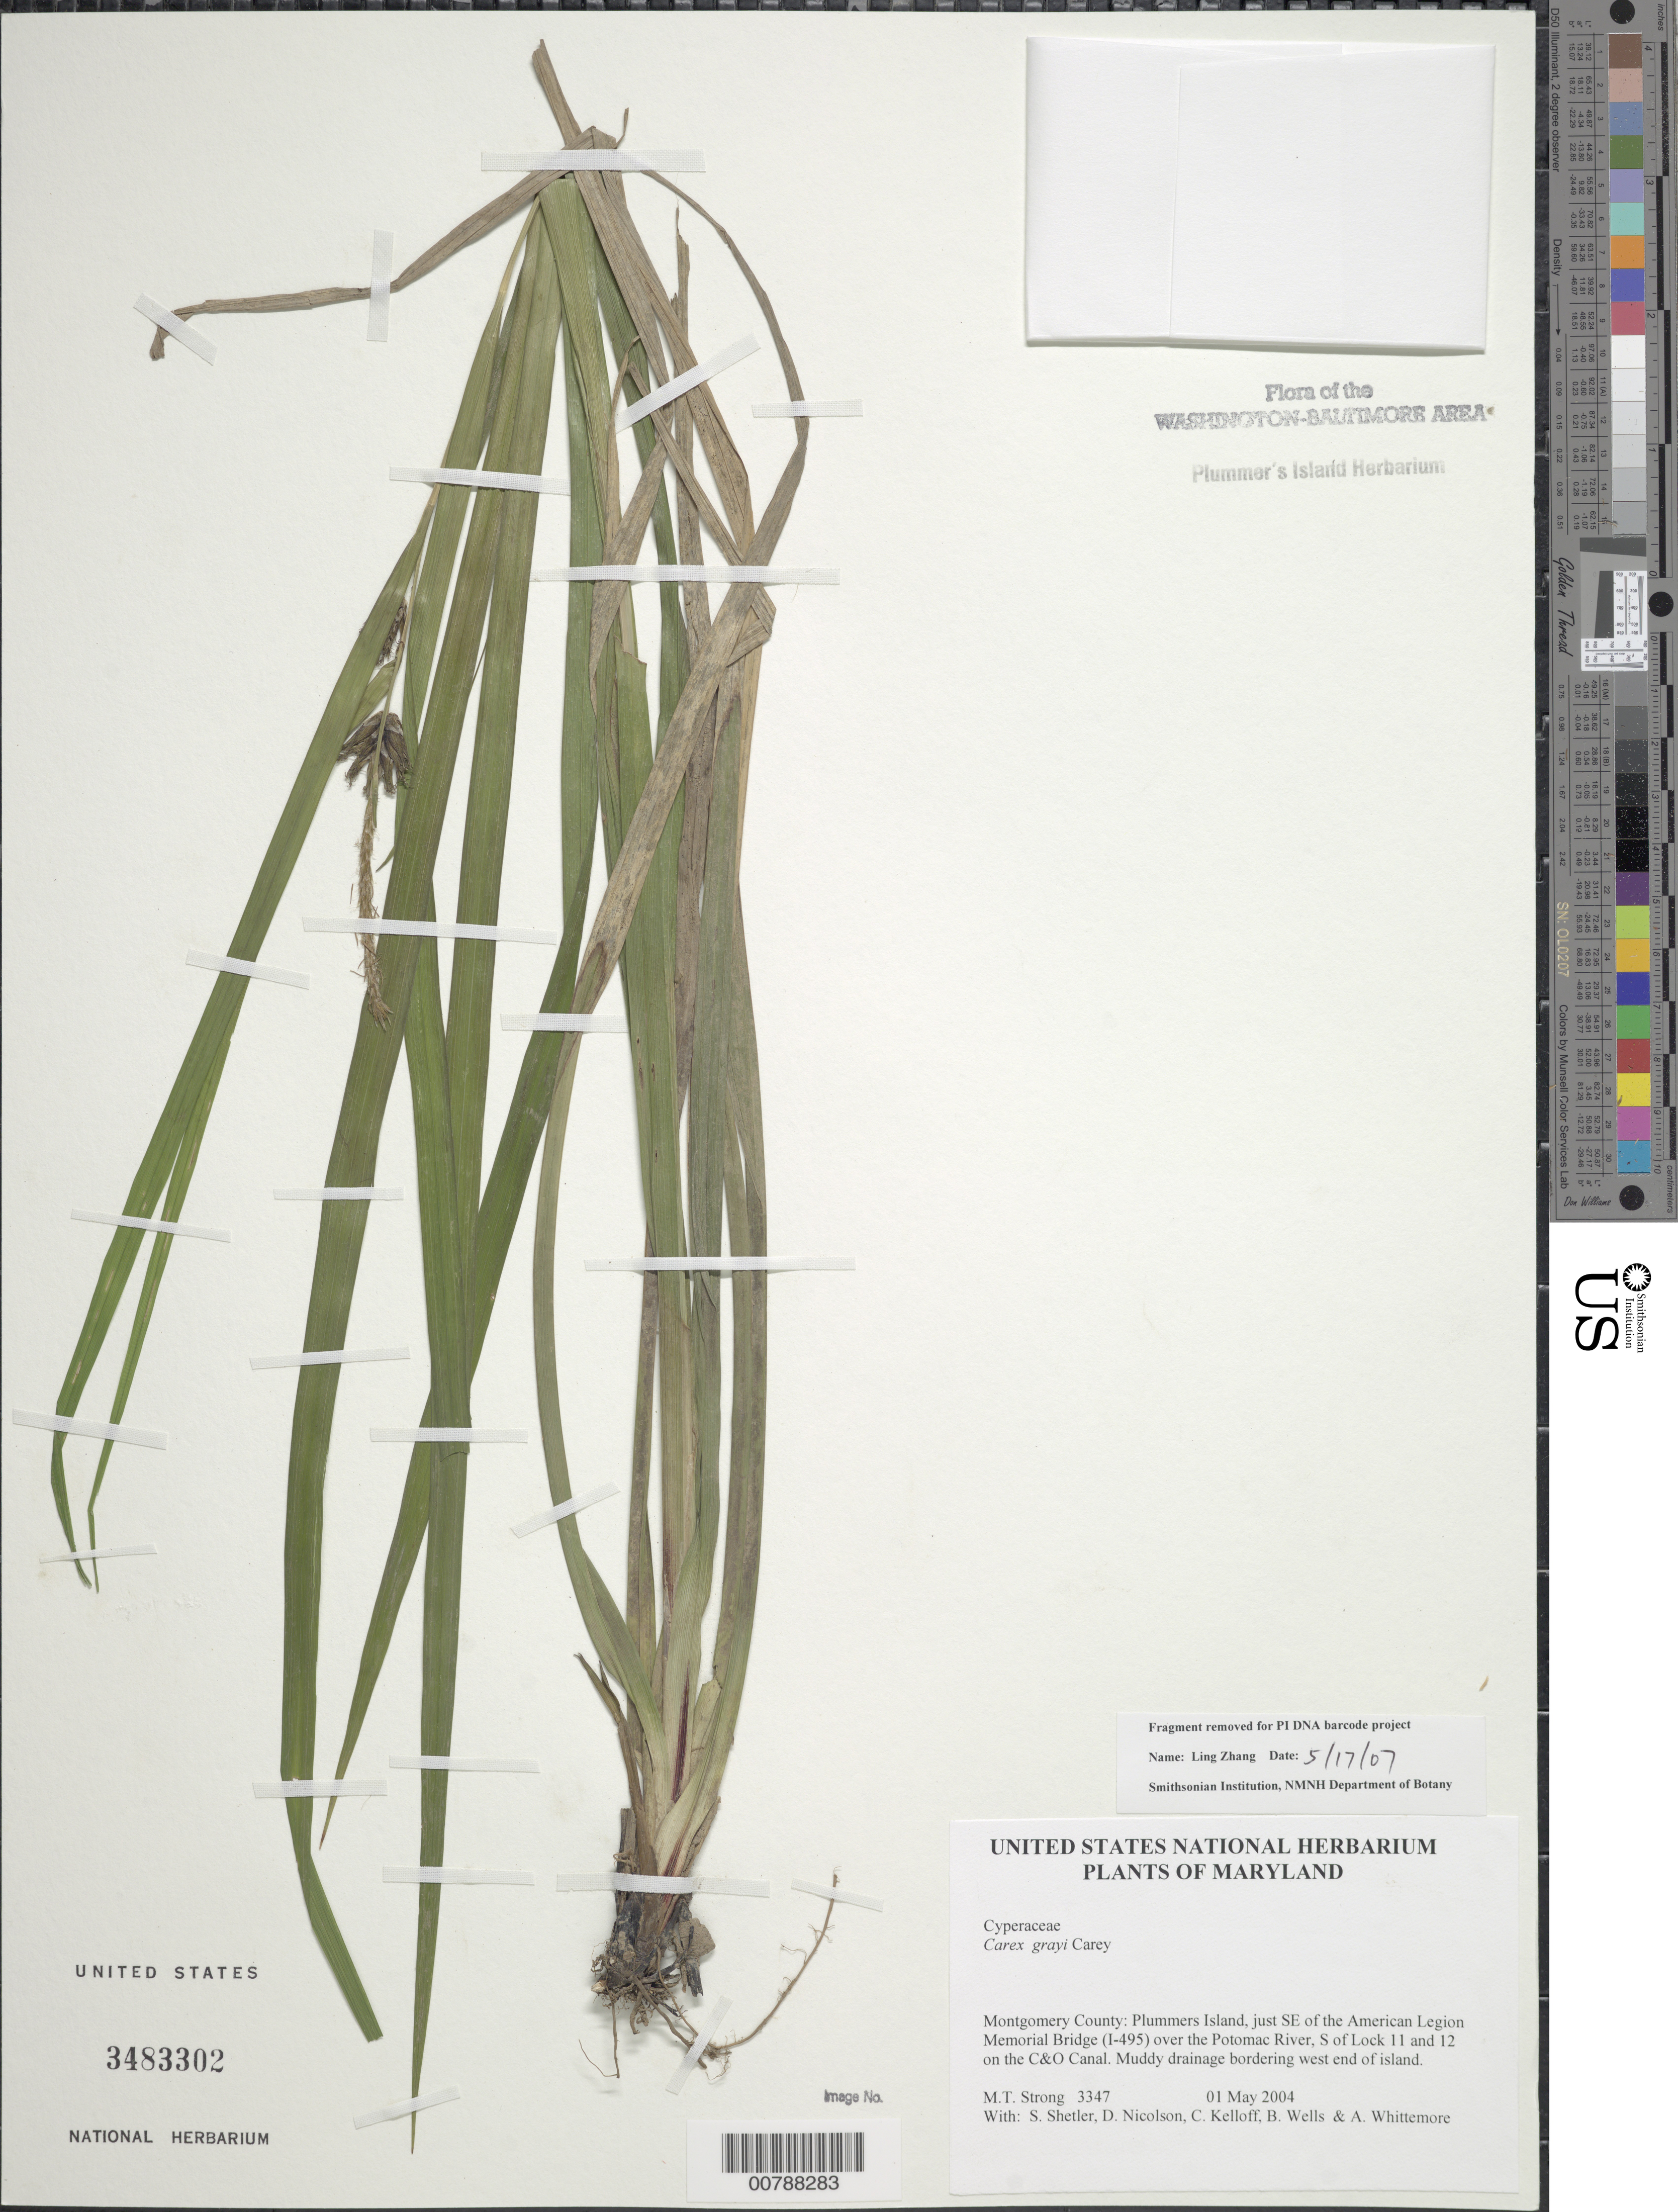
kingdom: Plantae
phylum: Tracheophyta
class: Liliopsida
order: Poales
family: Cyperaceae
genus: Carex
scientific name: Carex grayi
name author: J. Carey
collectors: M. T. Strong, S. Shetler, D. H. Nicolson, C. L. Kelloff, B. Wells & A. Whittemore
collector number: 3347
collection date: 2004-05-01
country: United States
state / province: Maryland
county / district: Montgomery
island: Plummers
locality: Plummers Island, just SE of the American Legion Memorial Bridge (I-495) over the Potomac River, S of Lock 11 and 12 on the C&O Canal. Bordering west end of island.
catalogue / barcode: US 3483302